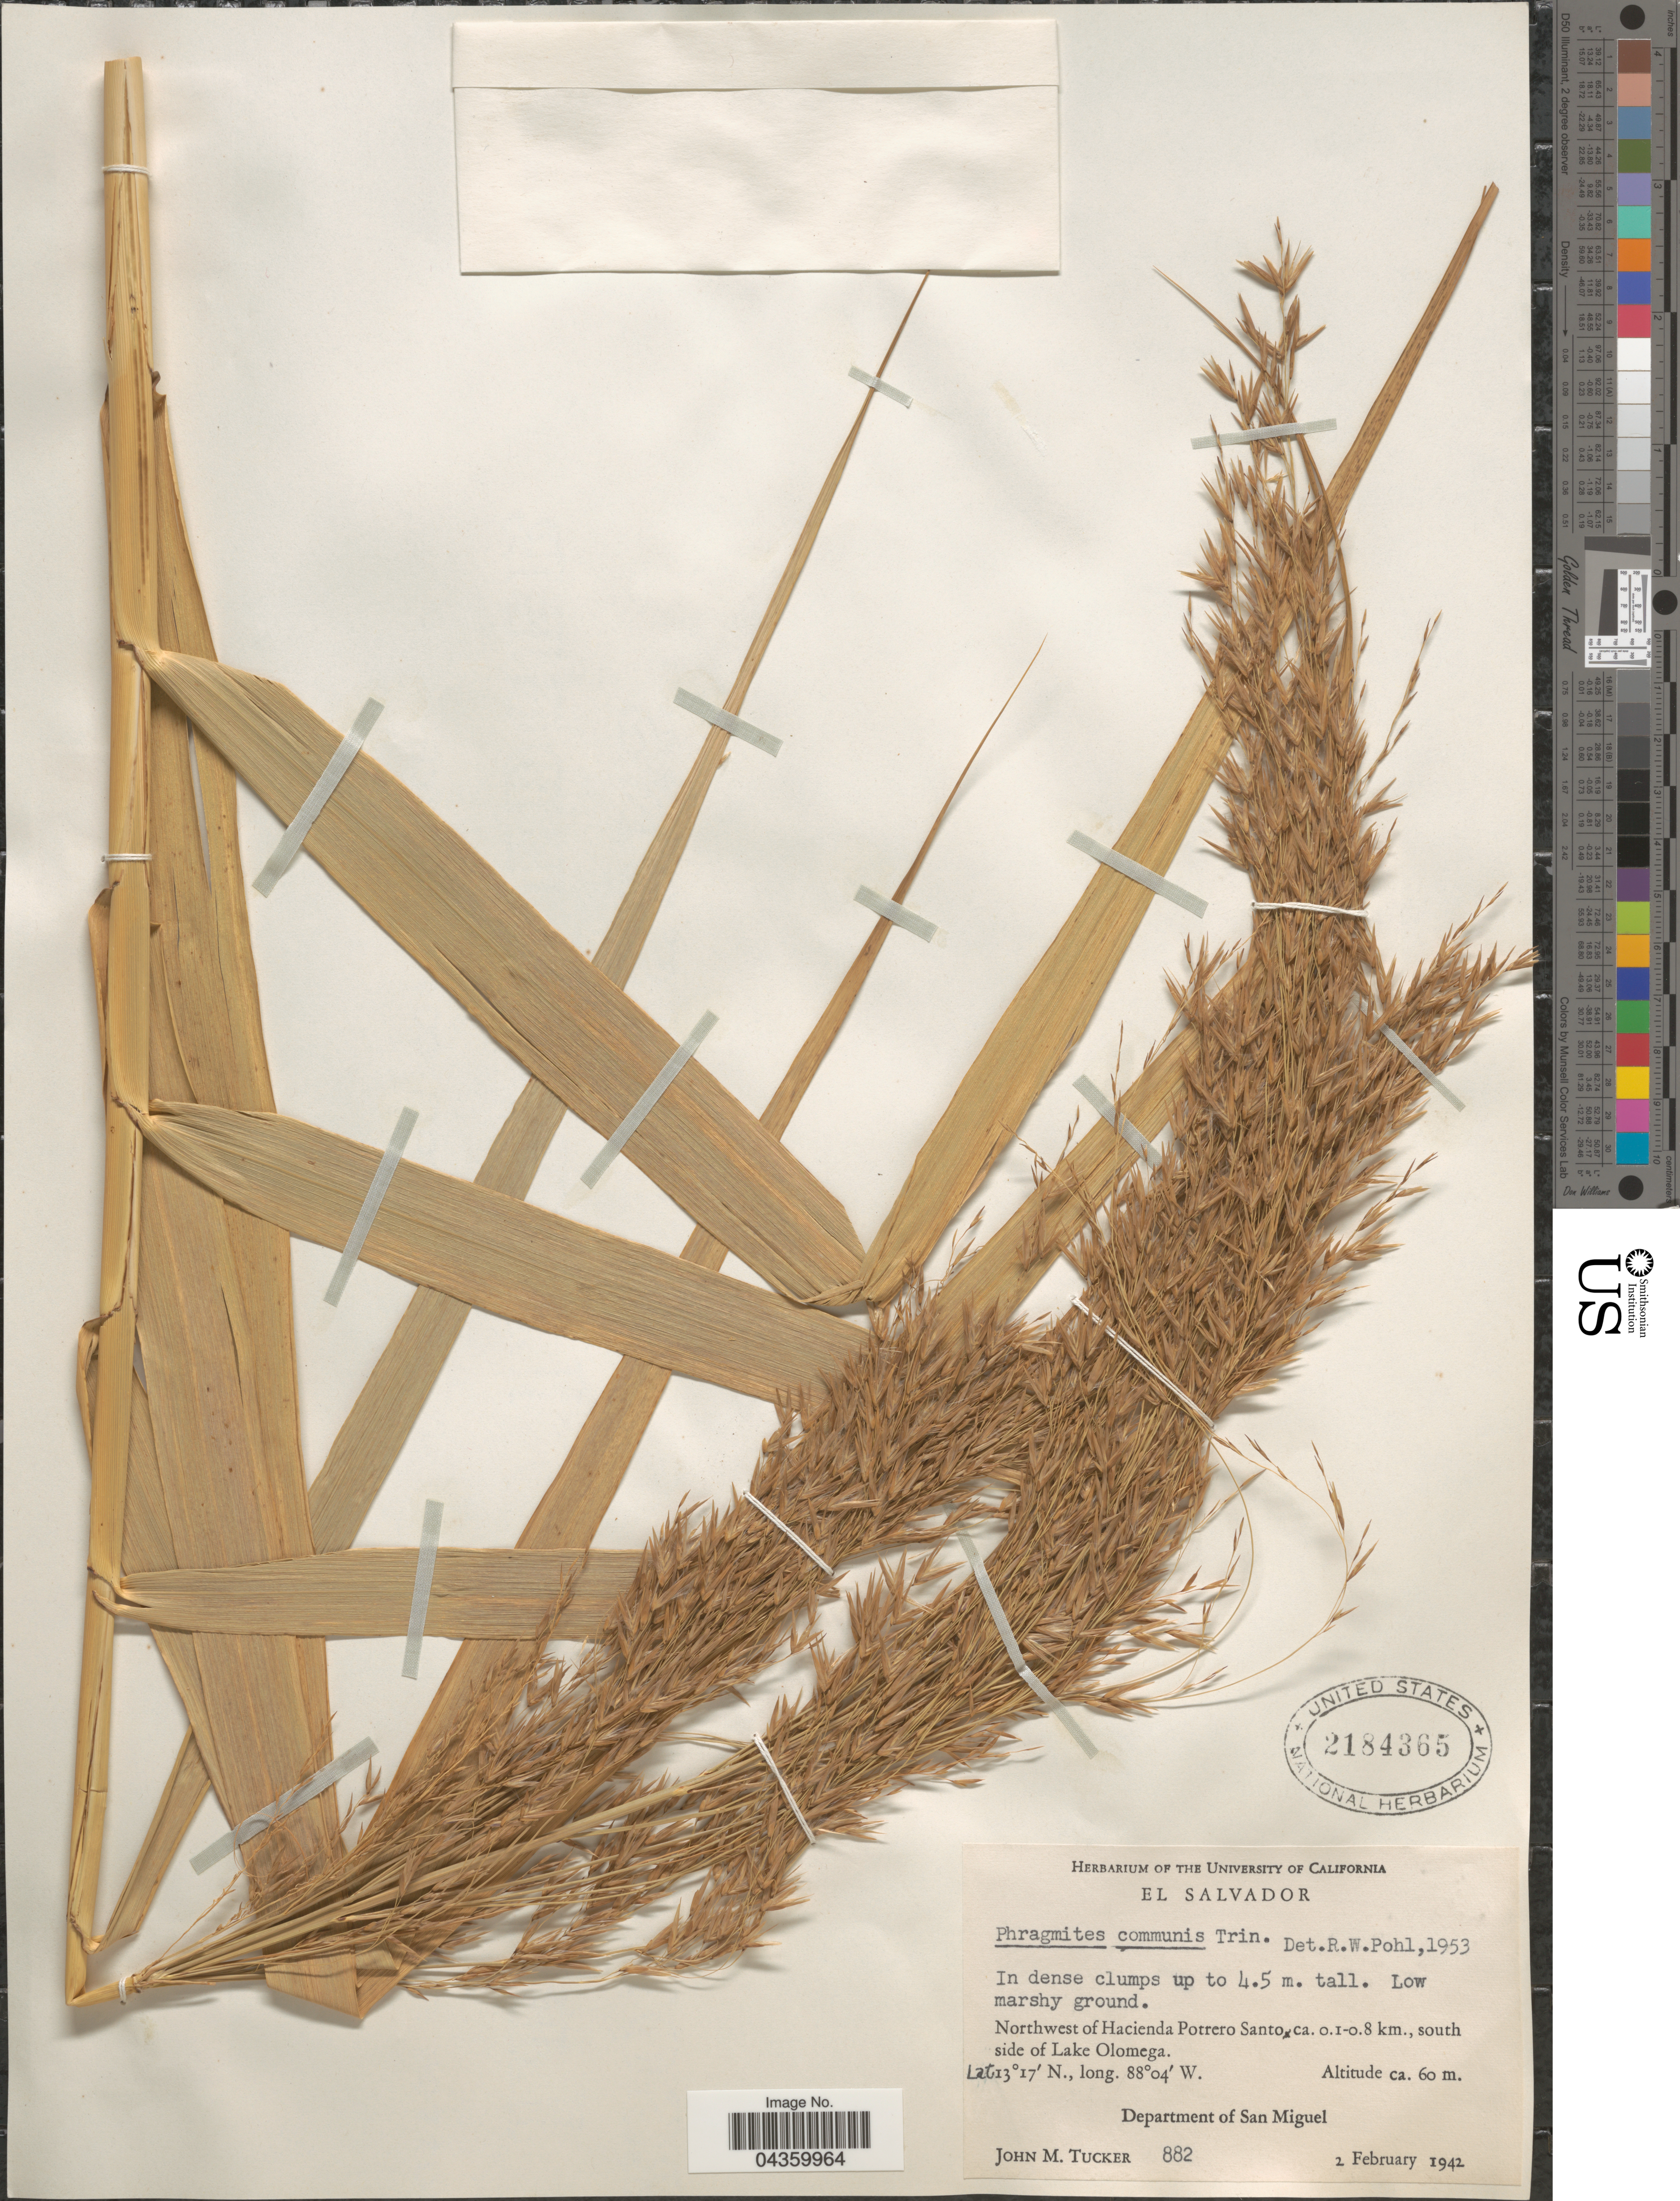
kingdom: Plantae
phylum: Tracheophyta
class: Liliopsida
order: Poales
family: Poaceae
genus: Phragmites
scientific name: Phragmites australis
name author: (Cav.) Trin. ex Steud.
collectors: J. M. Tucker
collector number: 882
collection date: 1942-02-02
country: El Salvador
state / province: San Miguel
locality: Low marshy ground. Northwest of Hacienda Potrero Santo, ca. 0.1-0.8 km., south side of Lake Olomega. Department of San Miguel.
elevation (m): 60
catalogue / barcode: US 2184365